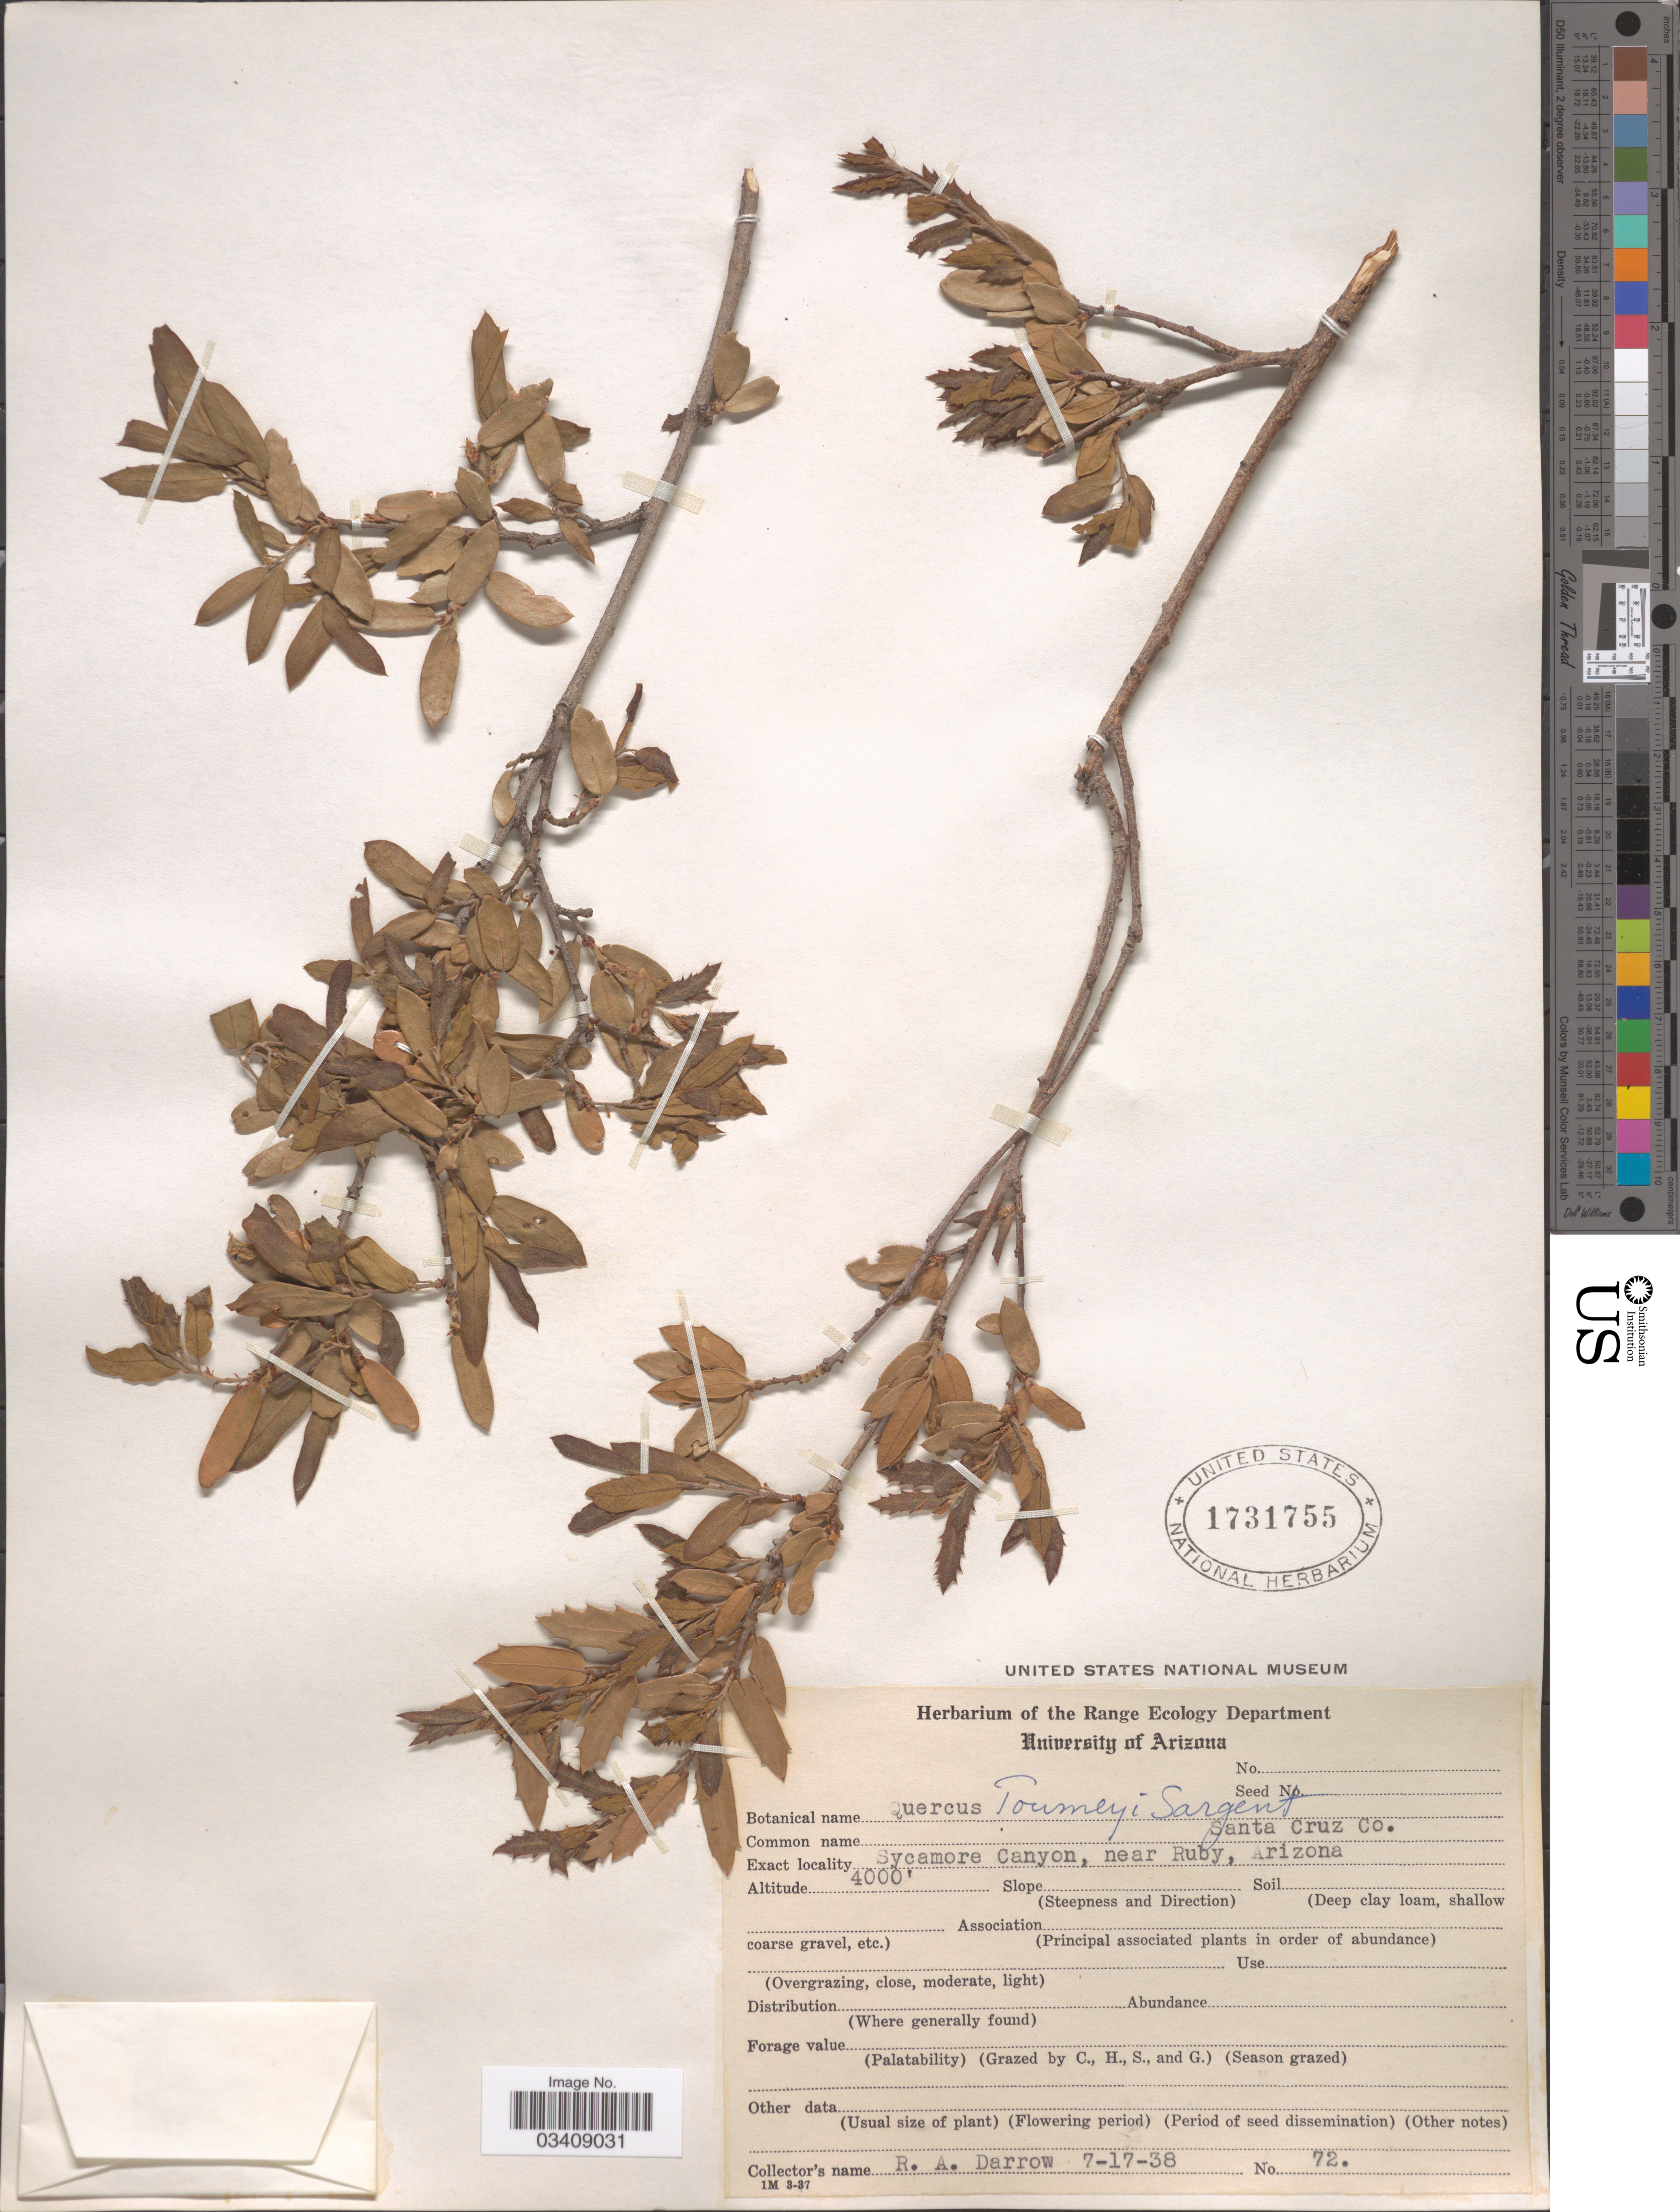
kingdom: Plantae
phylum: Tracheophyta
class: Magnoliopsida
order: Fagales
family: Fagaceae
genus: Quercus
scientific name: Quercus toumeyi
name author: Sarg.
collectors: R. A. Darrow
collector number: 72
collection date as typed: Transcribed d/m/y: 17/7/38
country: United States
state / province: Arizona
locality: Santa Cruz Co. Sycamore Canyon, near Ruby.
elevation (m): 1219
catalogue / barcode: US 1731755